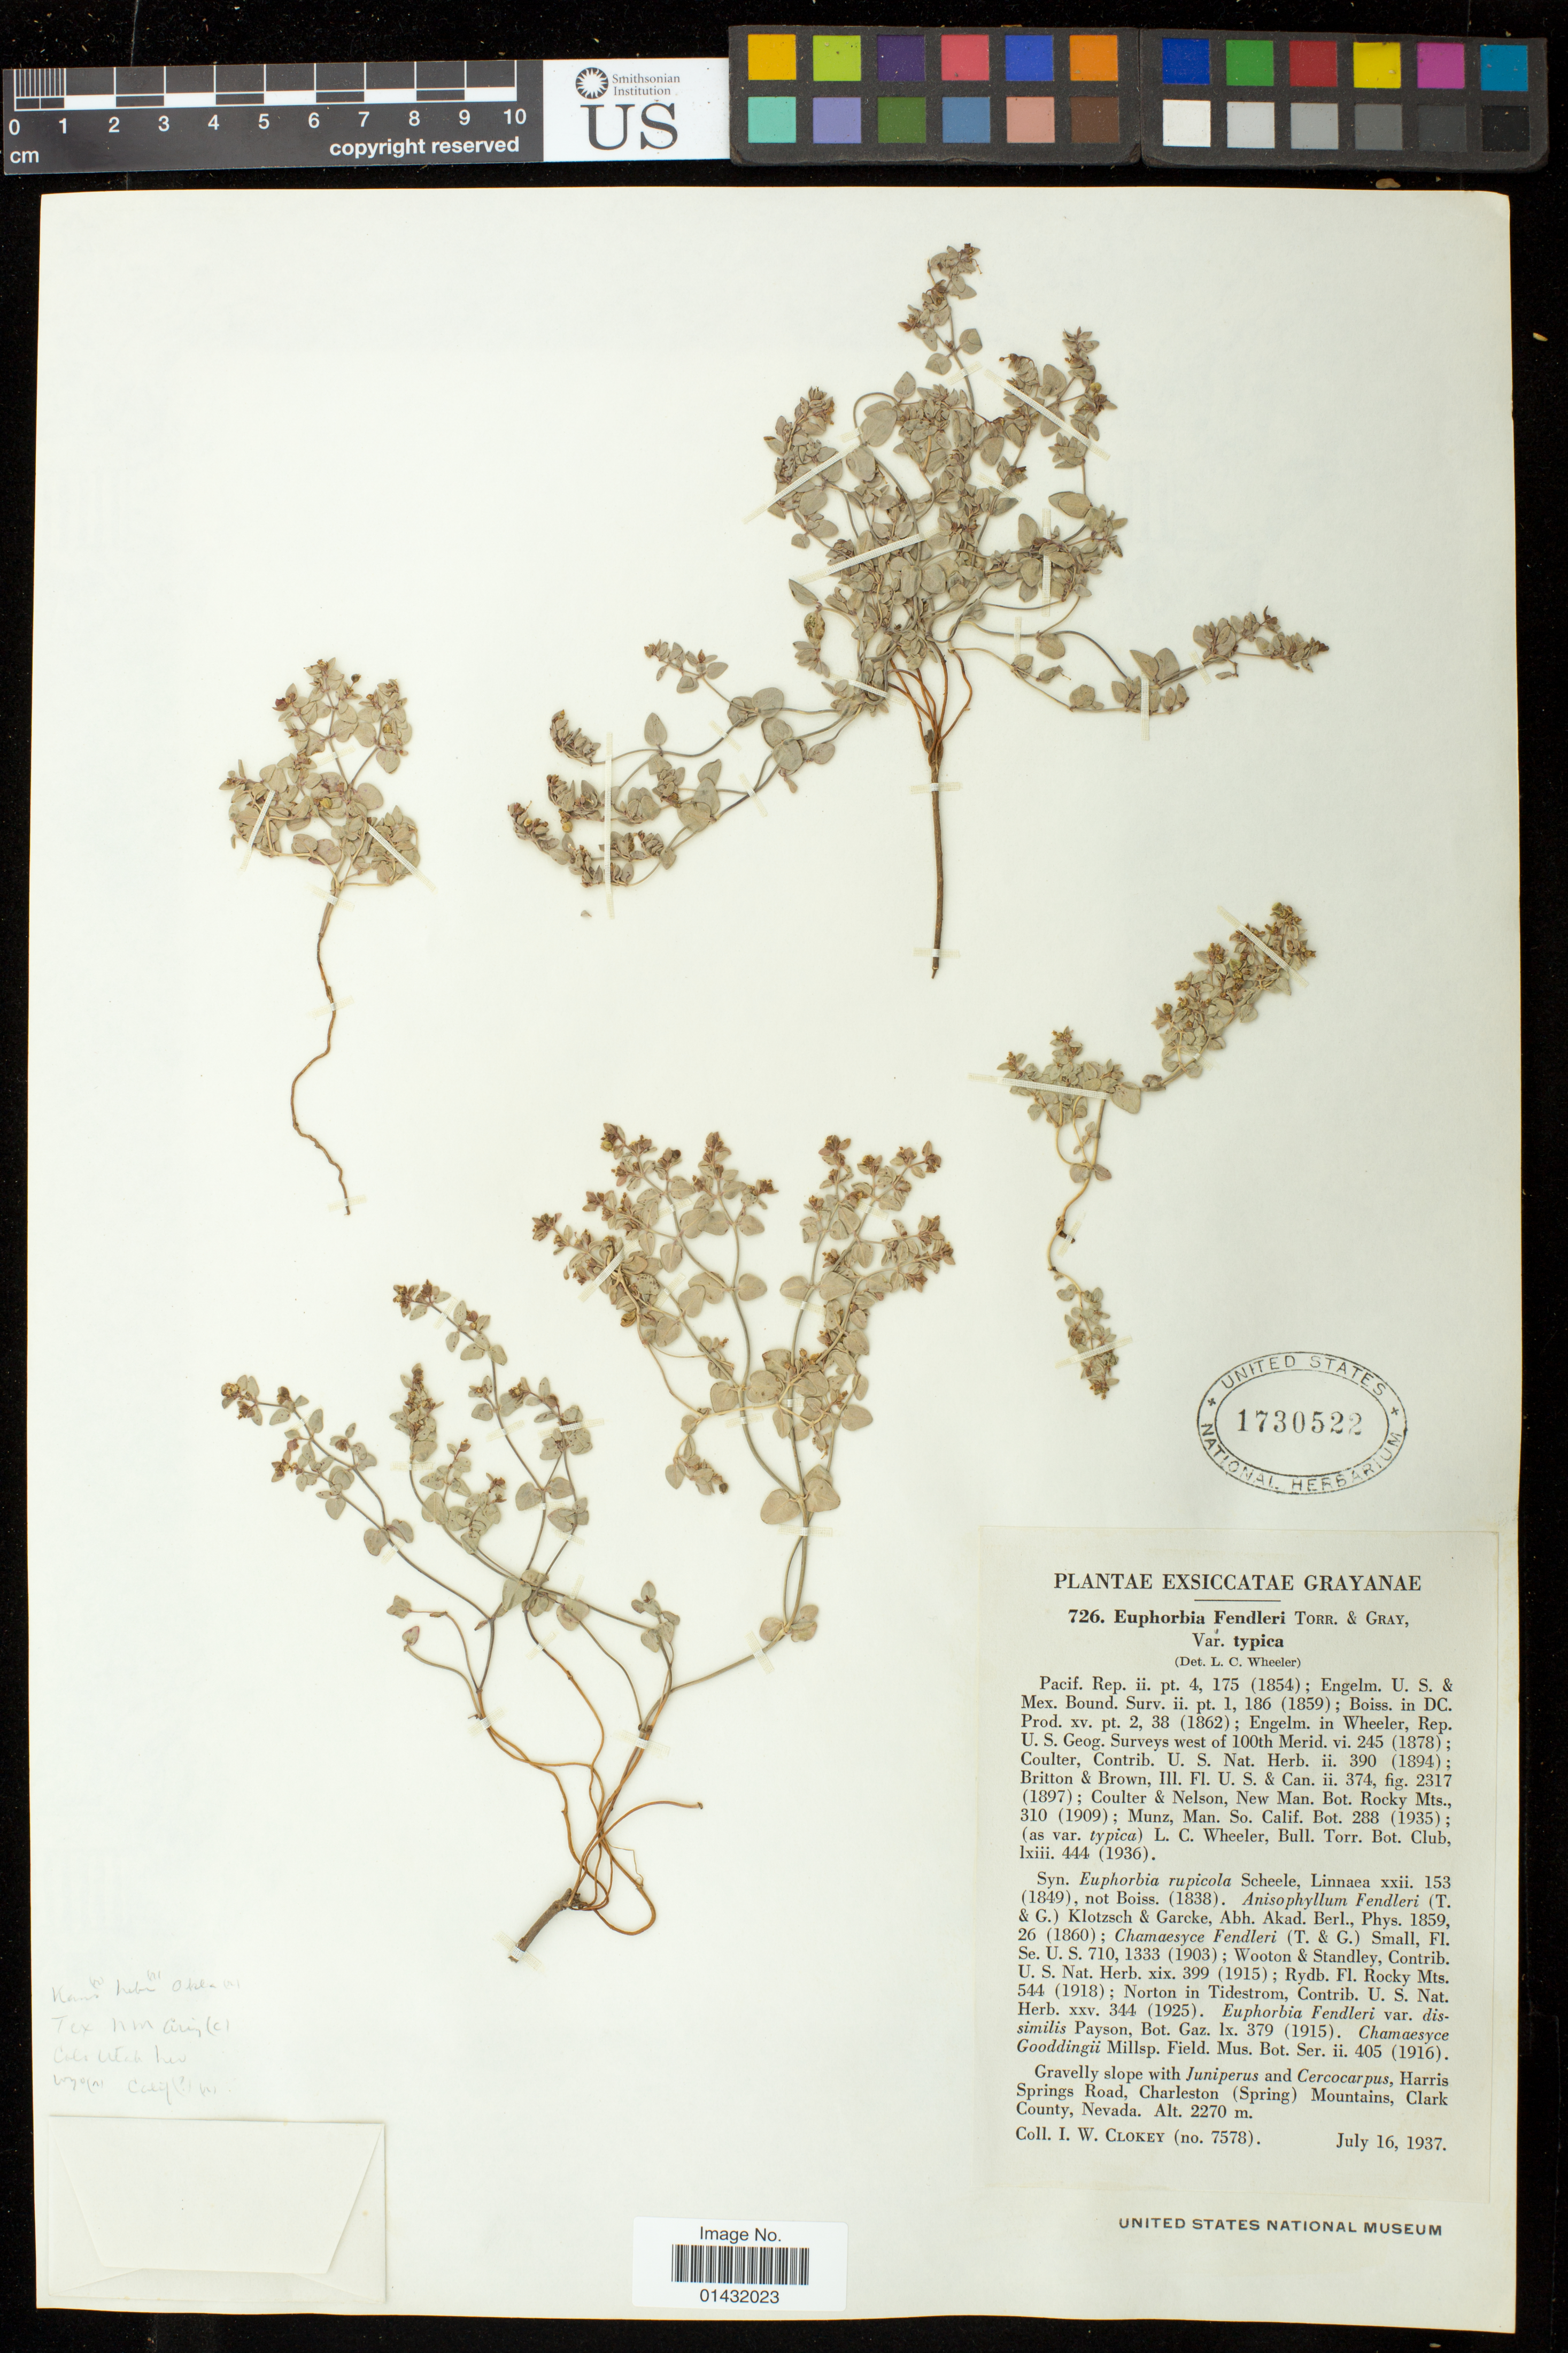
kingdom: Plantae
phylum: Tracheophyta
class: Magnoliopsida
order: Malpighiales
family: Euphorbiaceae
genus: Euphorbia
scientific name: Euphorbia fendleri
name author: Torr. & A. Gray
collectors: I. W. Clokey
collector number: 7578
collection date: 1937-07-16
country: United States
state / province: Nevada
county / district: Clark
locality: Harris Springs Road, Charleston (Spring) Mountains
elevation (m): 2270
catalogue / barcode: US 1730522